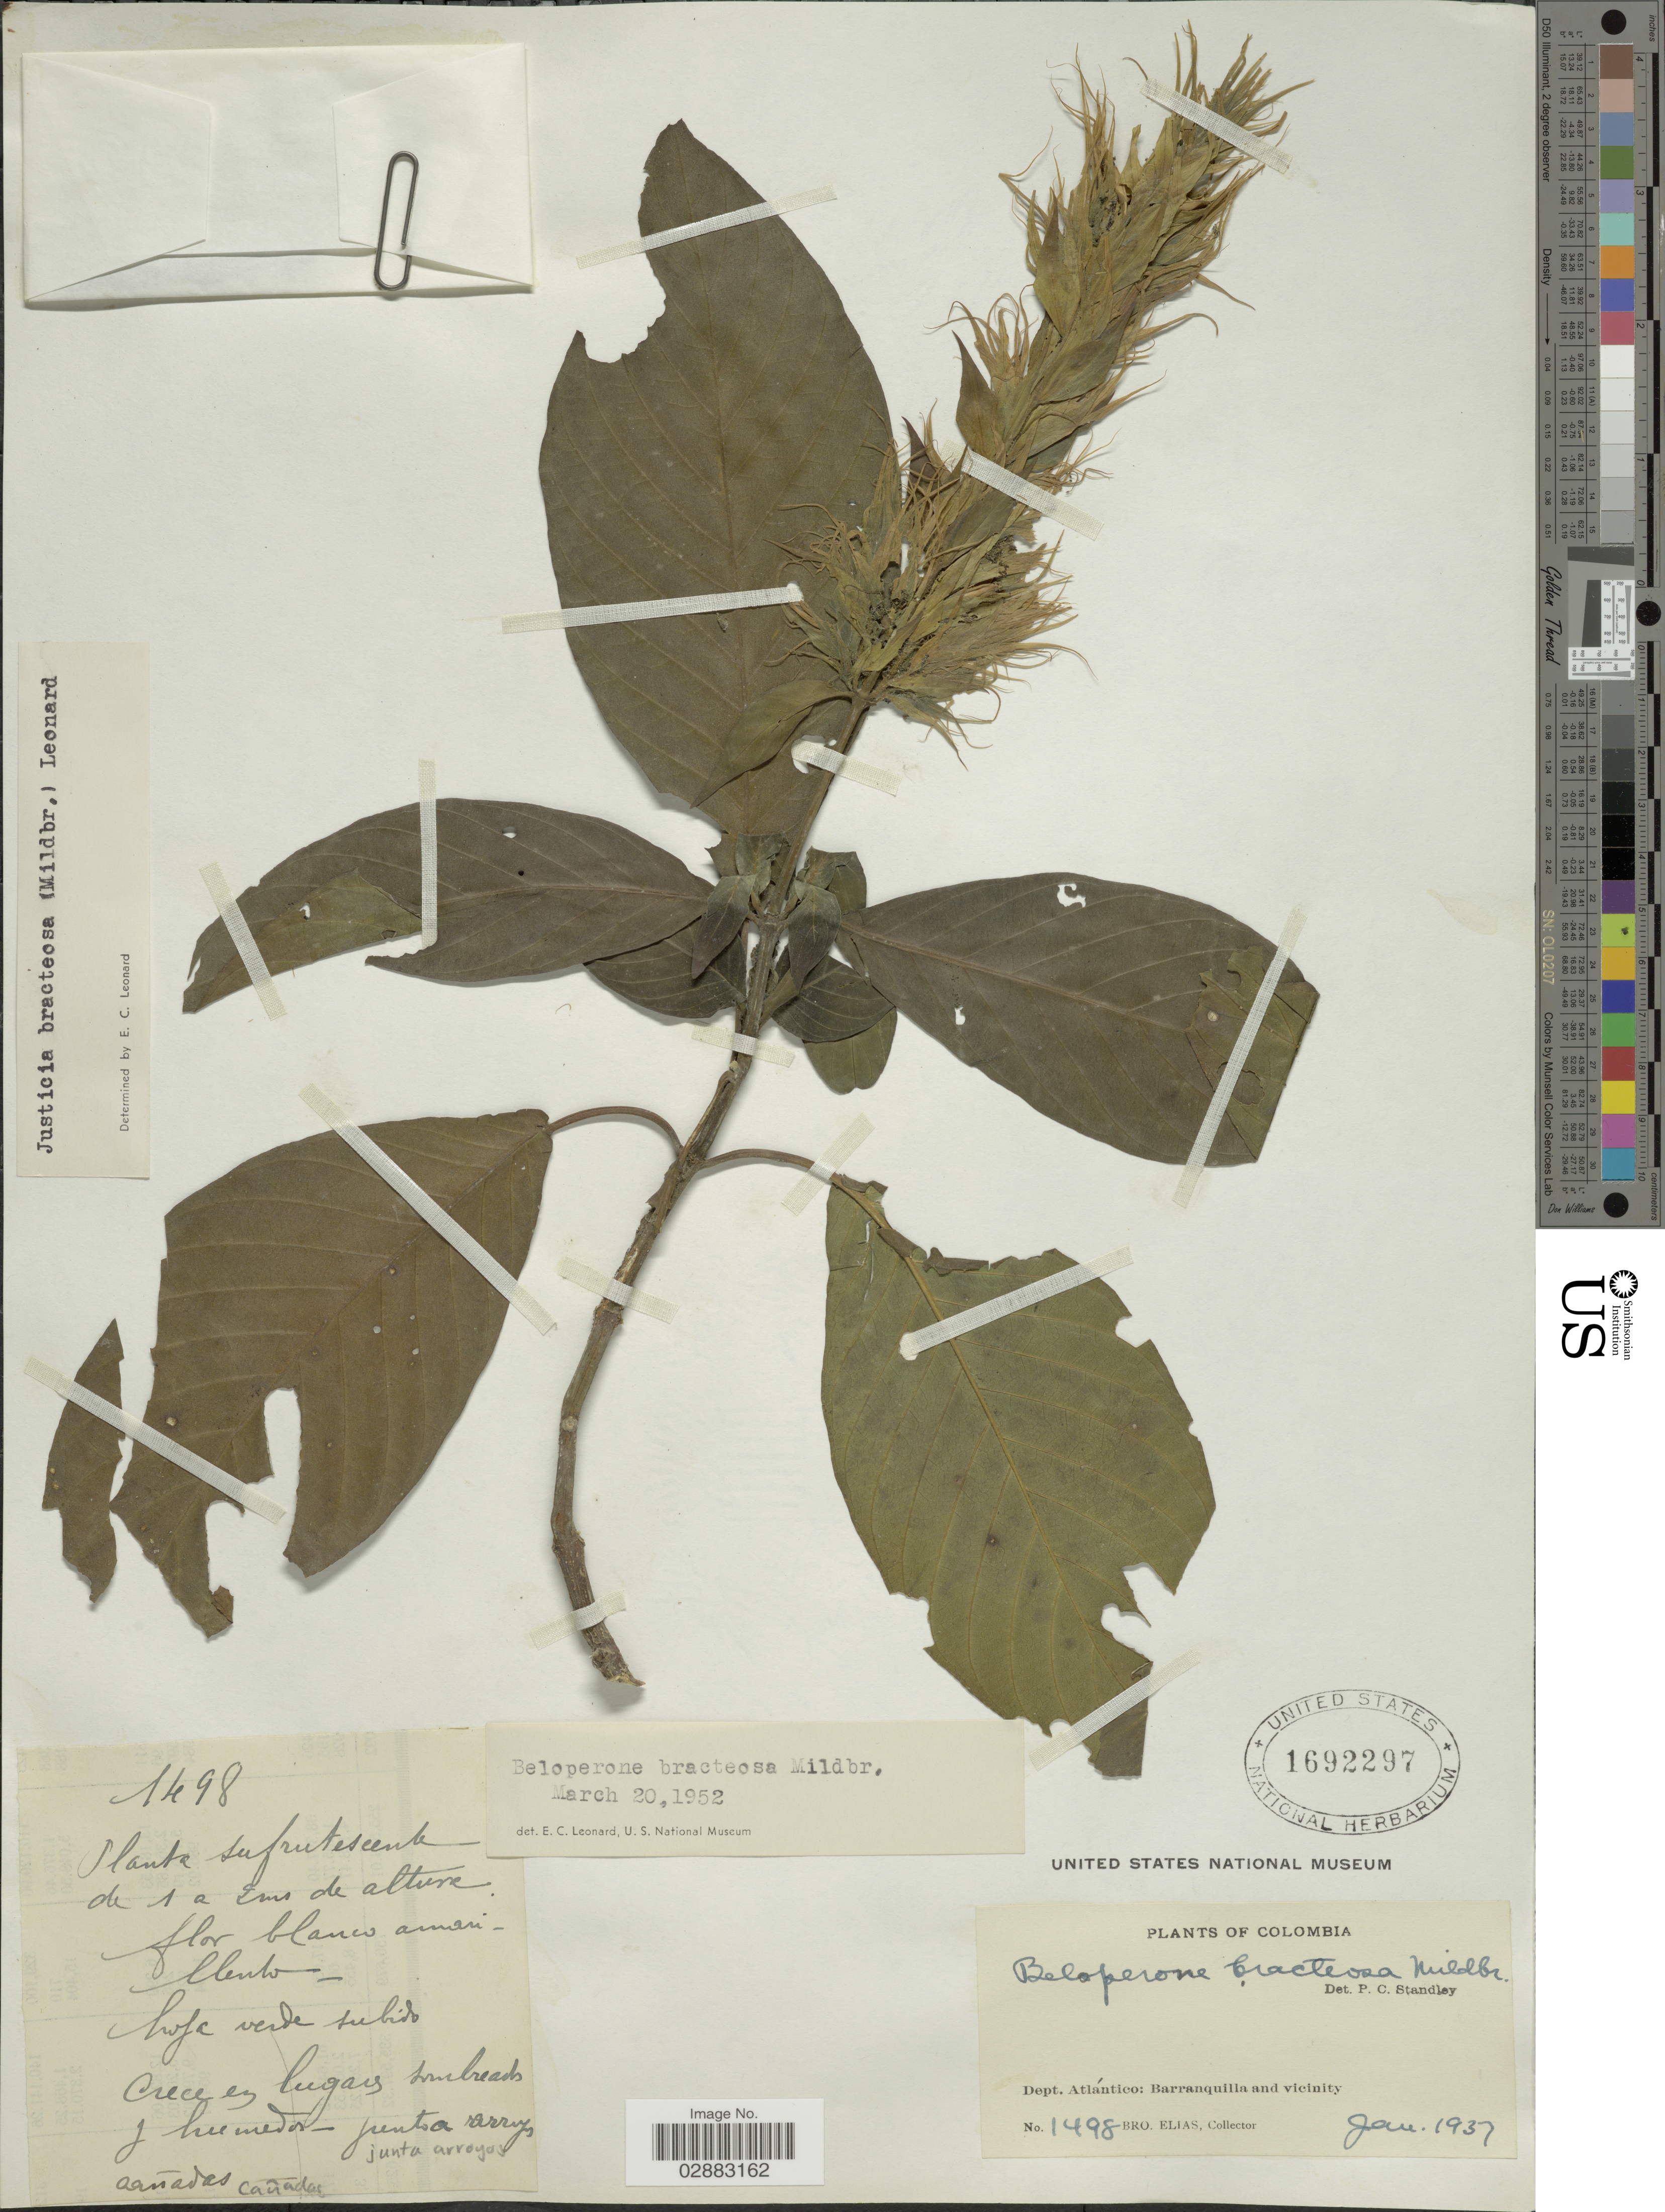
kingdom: Plantae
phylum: Tracheophyta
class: Magnoliopsida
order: Lamiales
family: Acanthaceae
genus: Beloperone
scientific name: Beloperone bracteosa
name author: Mildbr.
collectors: Bro. Elias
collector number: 1498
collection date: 1937-01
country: Colombia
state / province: Atlántico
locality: Dept. Atlántico: Barranquilla and vicinity.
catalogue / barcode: US 1692297